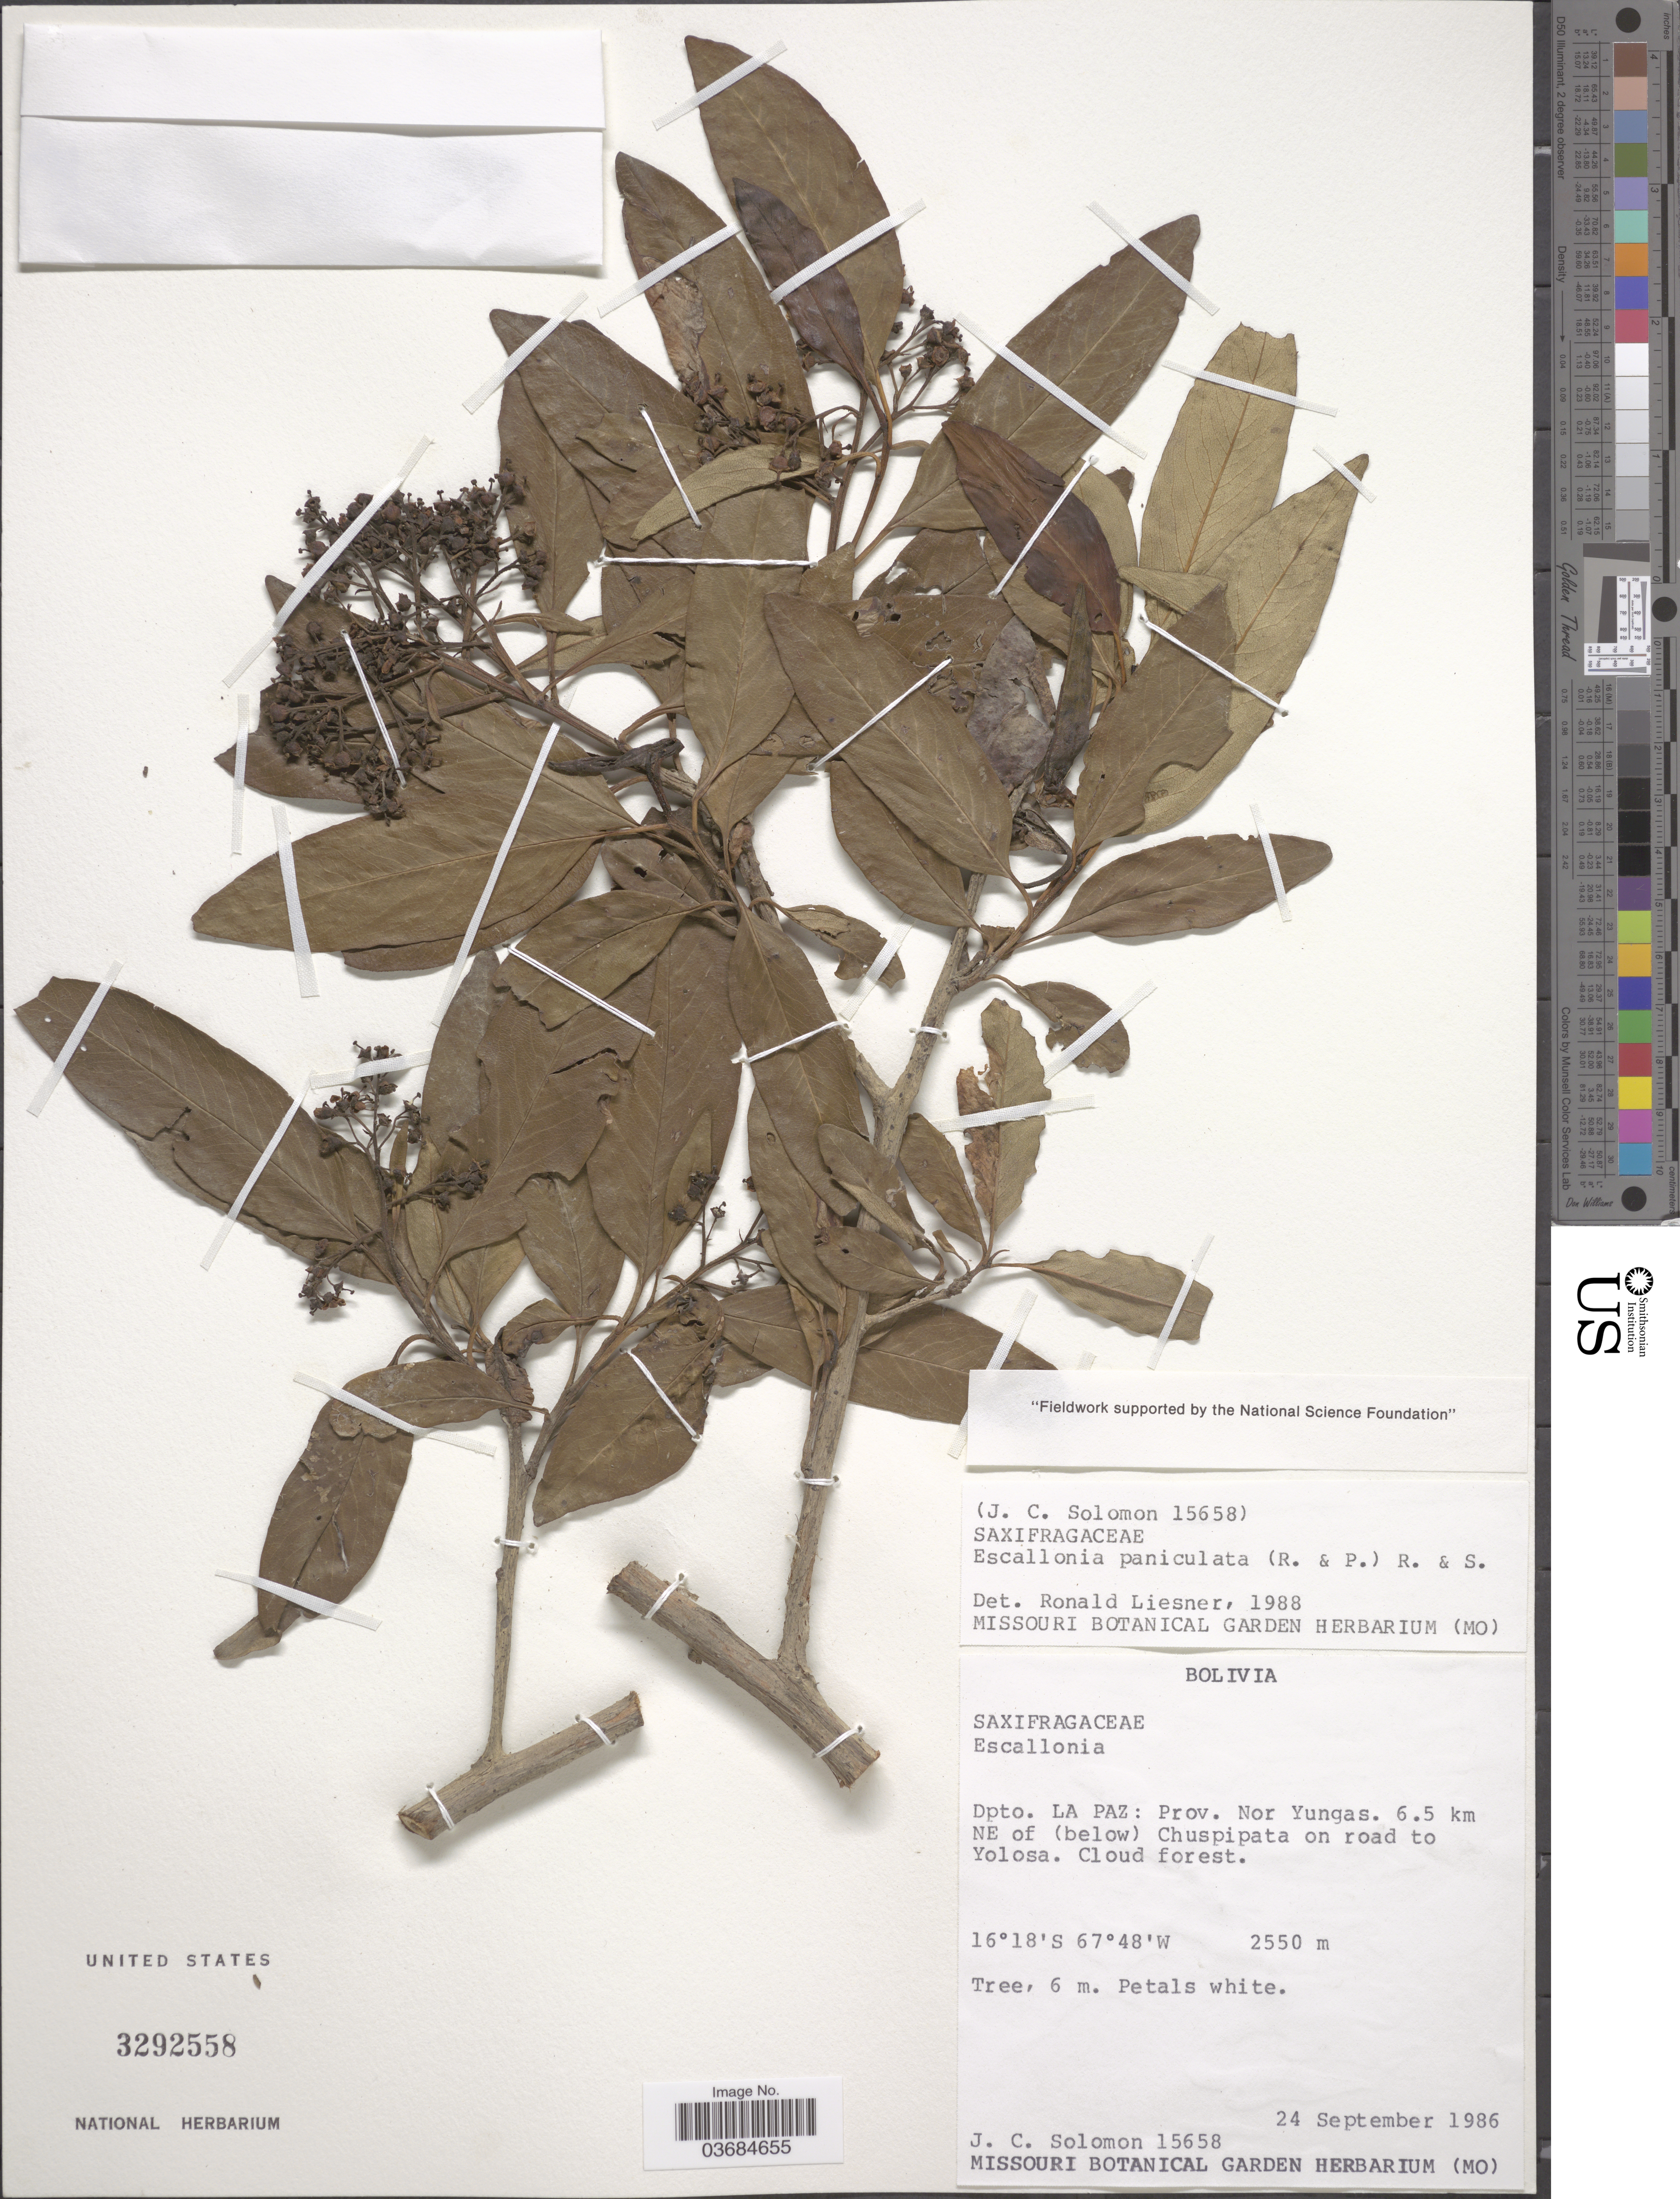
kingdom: Plantae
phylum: Tracheophyta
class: Magnoliopsida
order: Escalloniales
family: Escalloniaceae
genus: Escallonia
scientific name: Escallonia paniculata var. paniculata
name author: (Ruiz & Pav.) Roem. & Schult.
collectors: J. C. Solomon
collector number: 15658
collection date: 1986-09-24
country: Bolivia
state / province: La Paz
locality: Dpto. La Paz: Prov. Nor Yungas. 6.5 km NE of (below) Chuspipata on road to Yolosa. Cloud forest.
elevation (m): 2550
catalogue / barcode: US 3292558